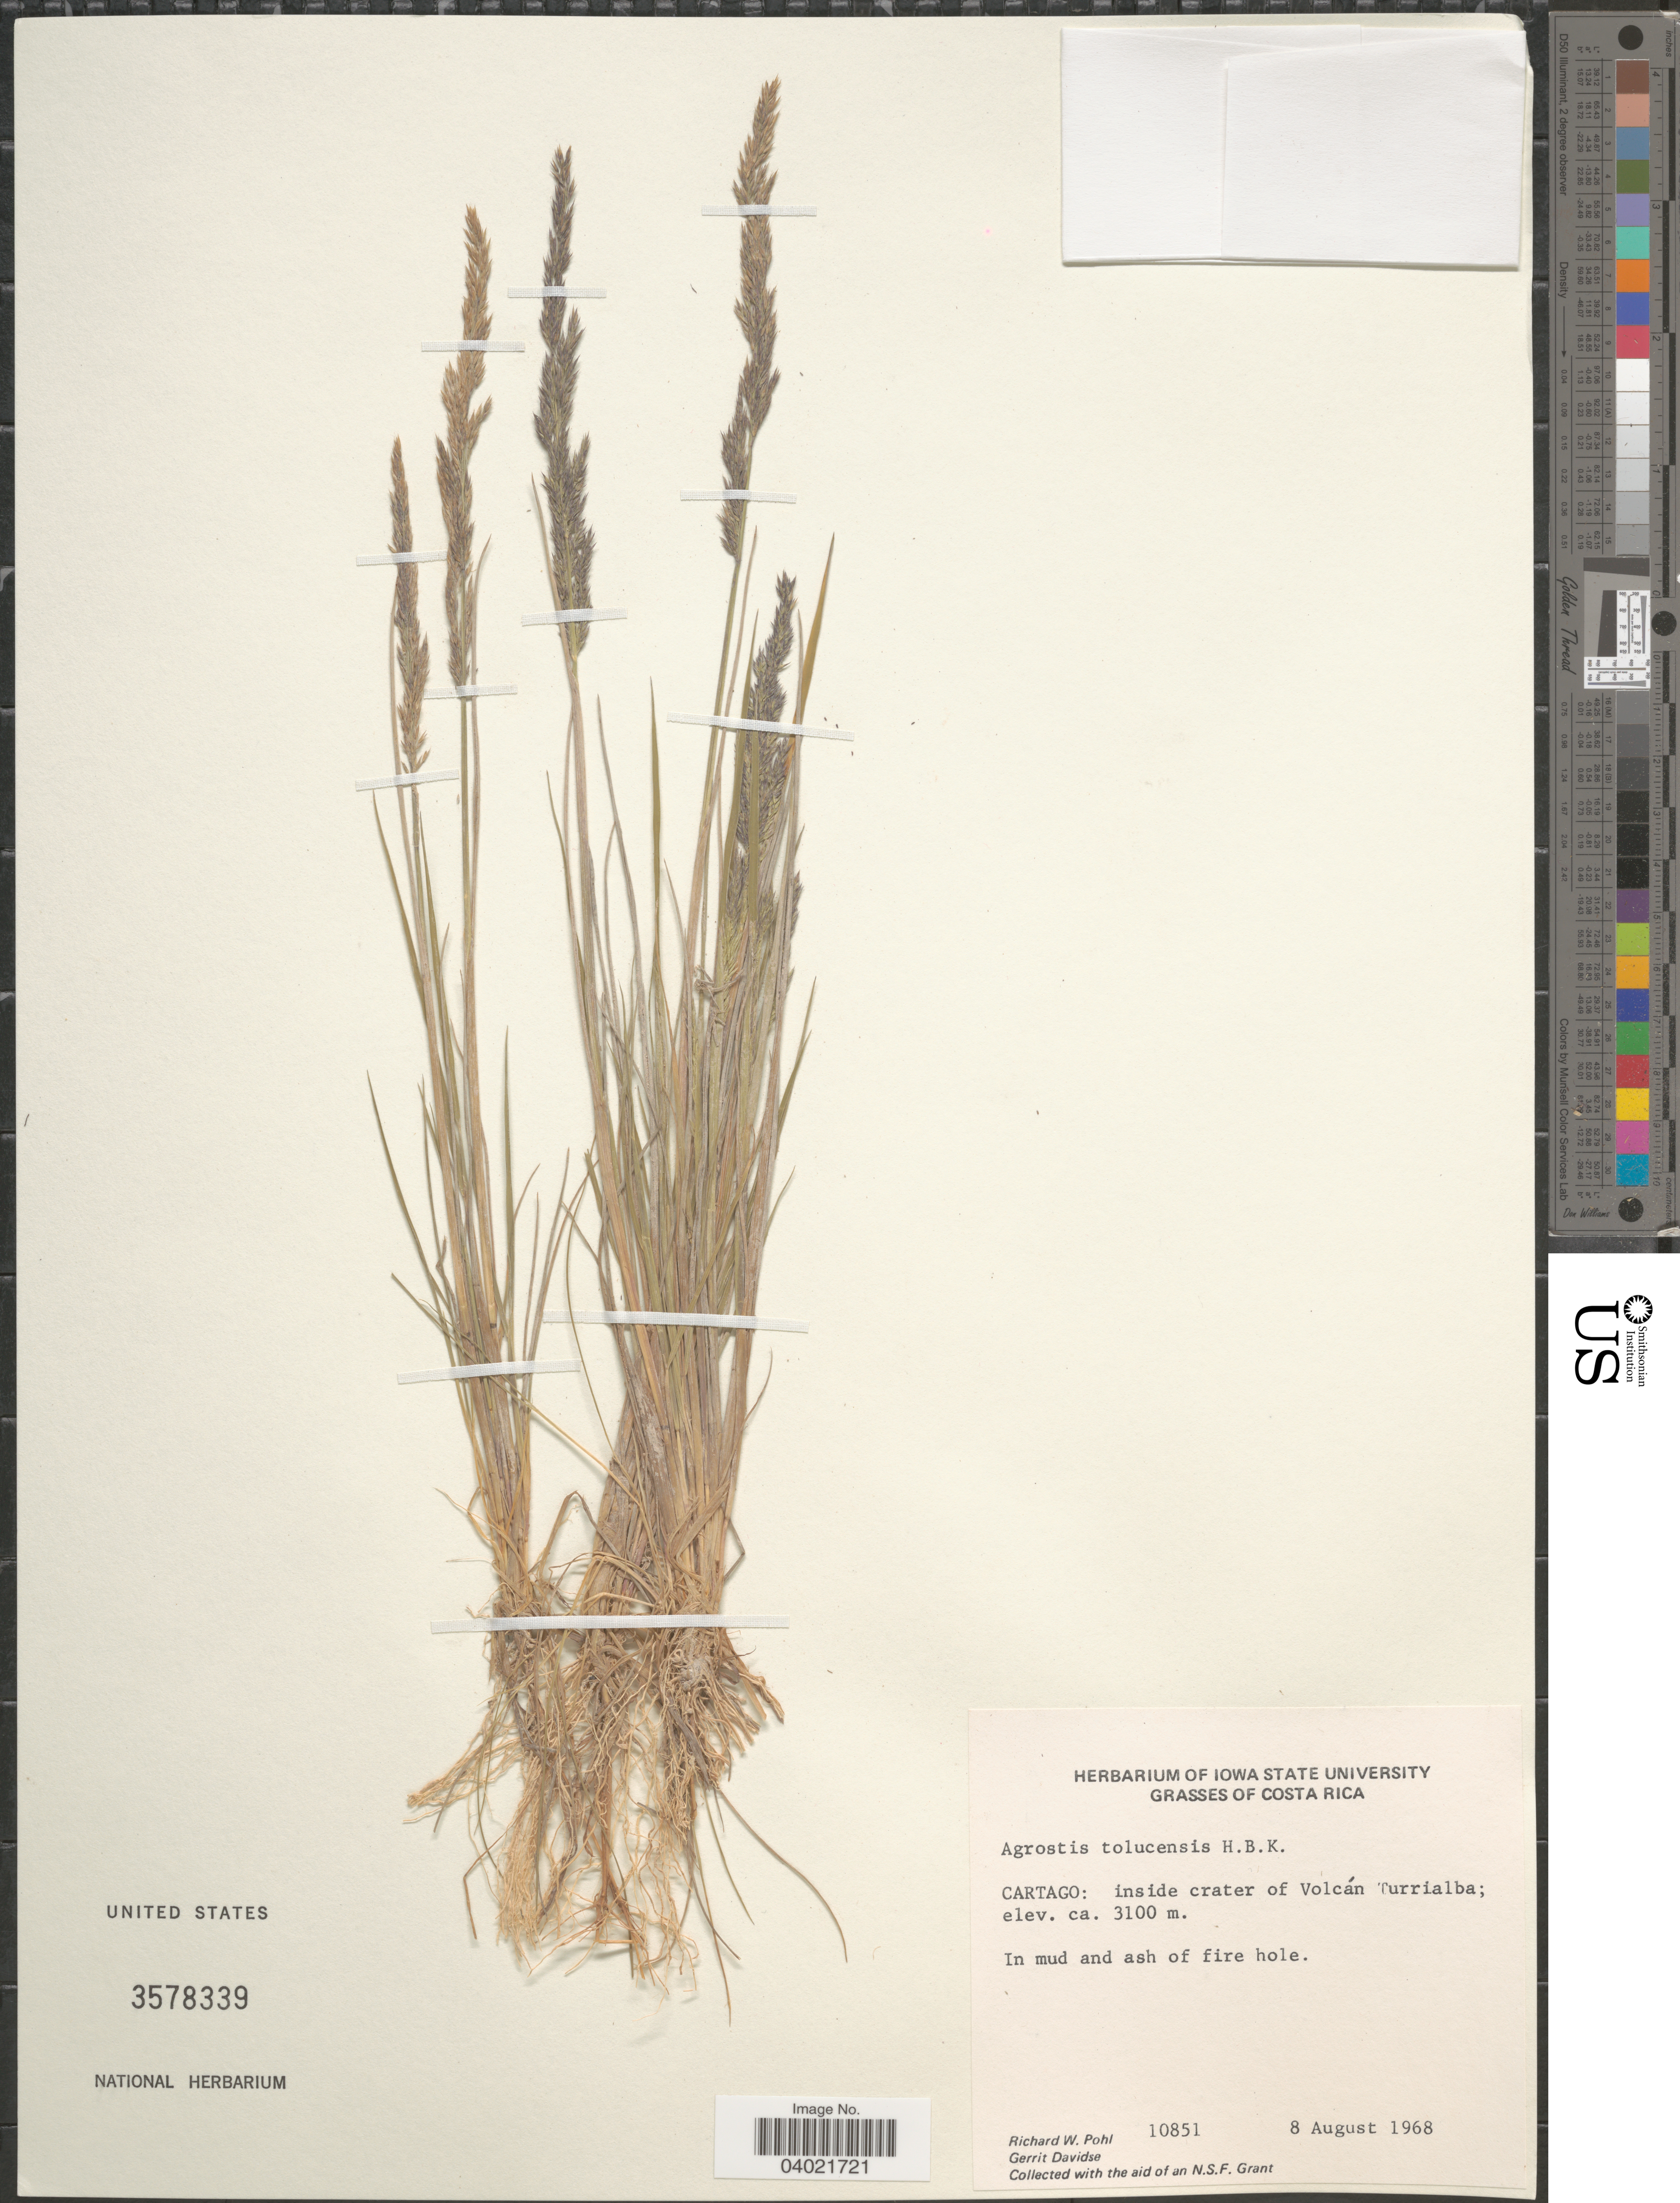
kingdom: Plantae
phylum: Tracheophyta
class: Liliopsida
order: Poales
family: Poaceae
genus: Agrostis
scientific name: Agrostis tolucensis Kunth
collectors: R. W. Pohl & G. Davidse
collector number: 10851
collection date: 1968-08-08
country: Costa Rica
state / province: Cartago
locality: Inside crater of Volcán Turrialba.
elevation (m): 3100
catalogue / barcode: US 3578339